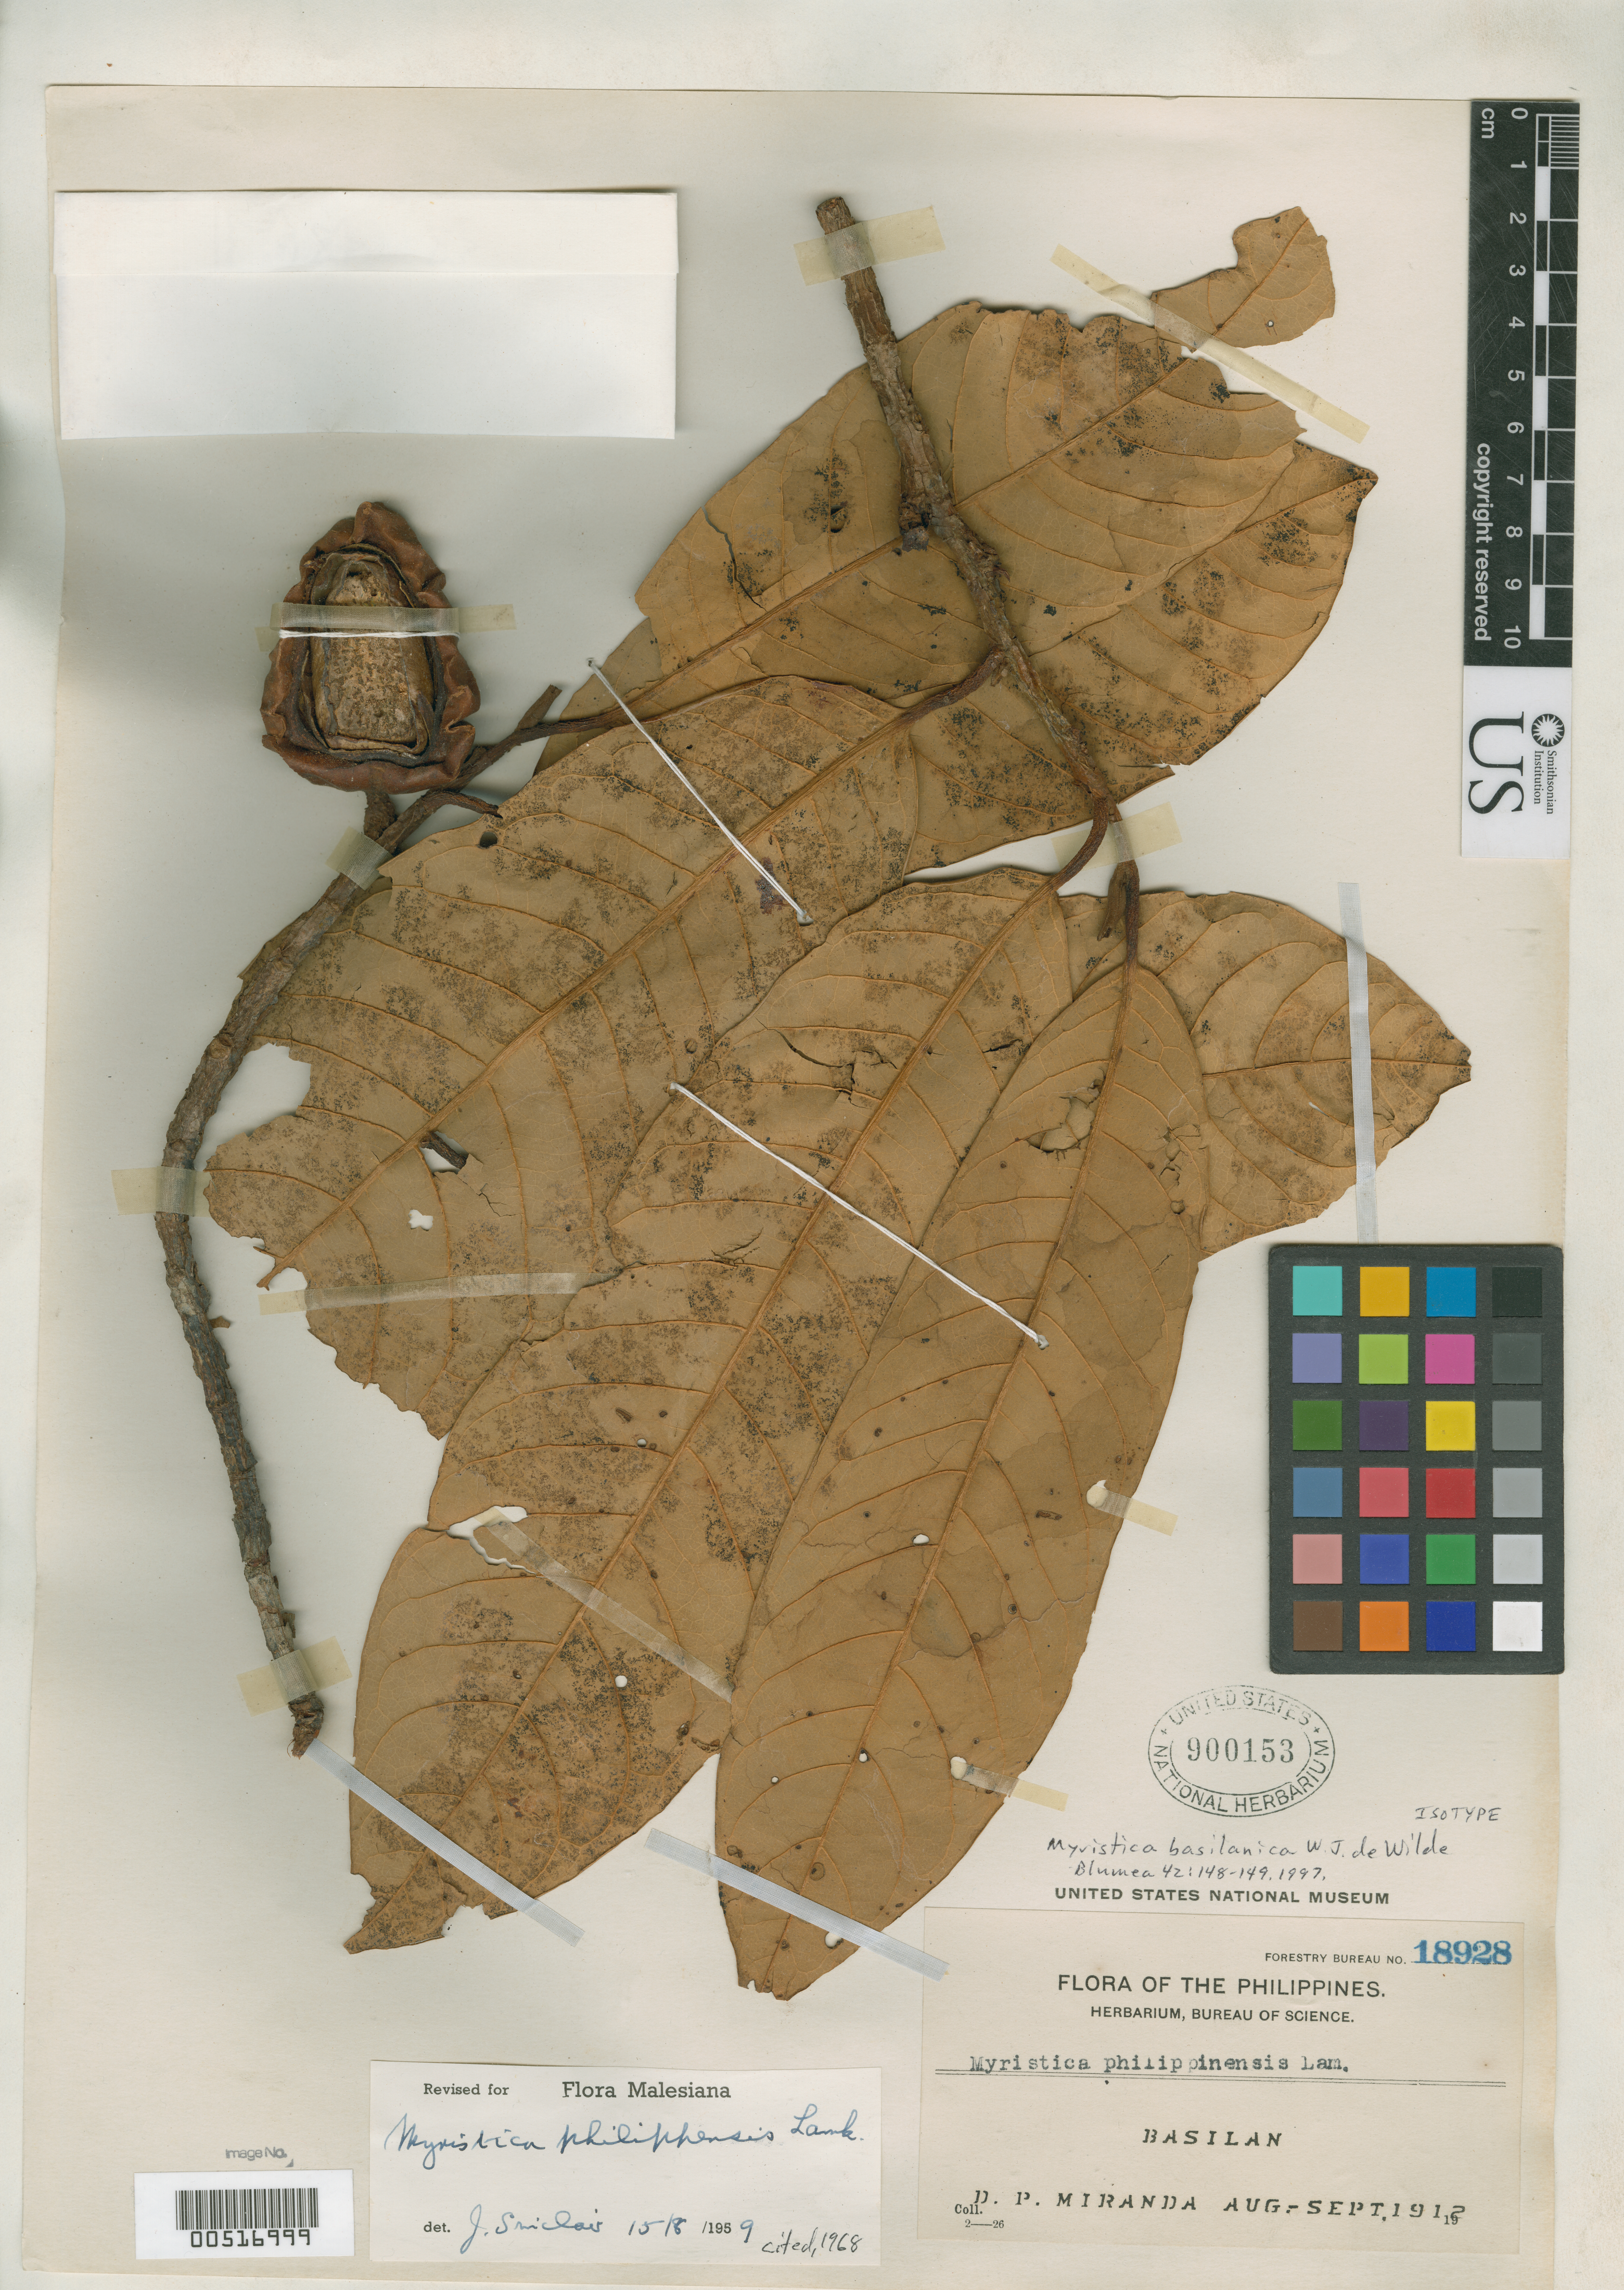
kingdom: Plantae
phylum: Tracheophyta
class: Magnoliopsida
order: Magnoliales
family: Myristicaceae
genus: Myristica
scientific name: Myristica basilanica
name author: W.J. de Wilde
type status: Isotype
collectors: D. P. Miranda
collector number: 18928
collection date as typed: Aug 1912 to -- Sep 1912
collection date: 1912-08/1912-09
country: Philippines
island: Basilan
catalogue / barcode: US 900153